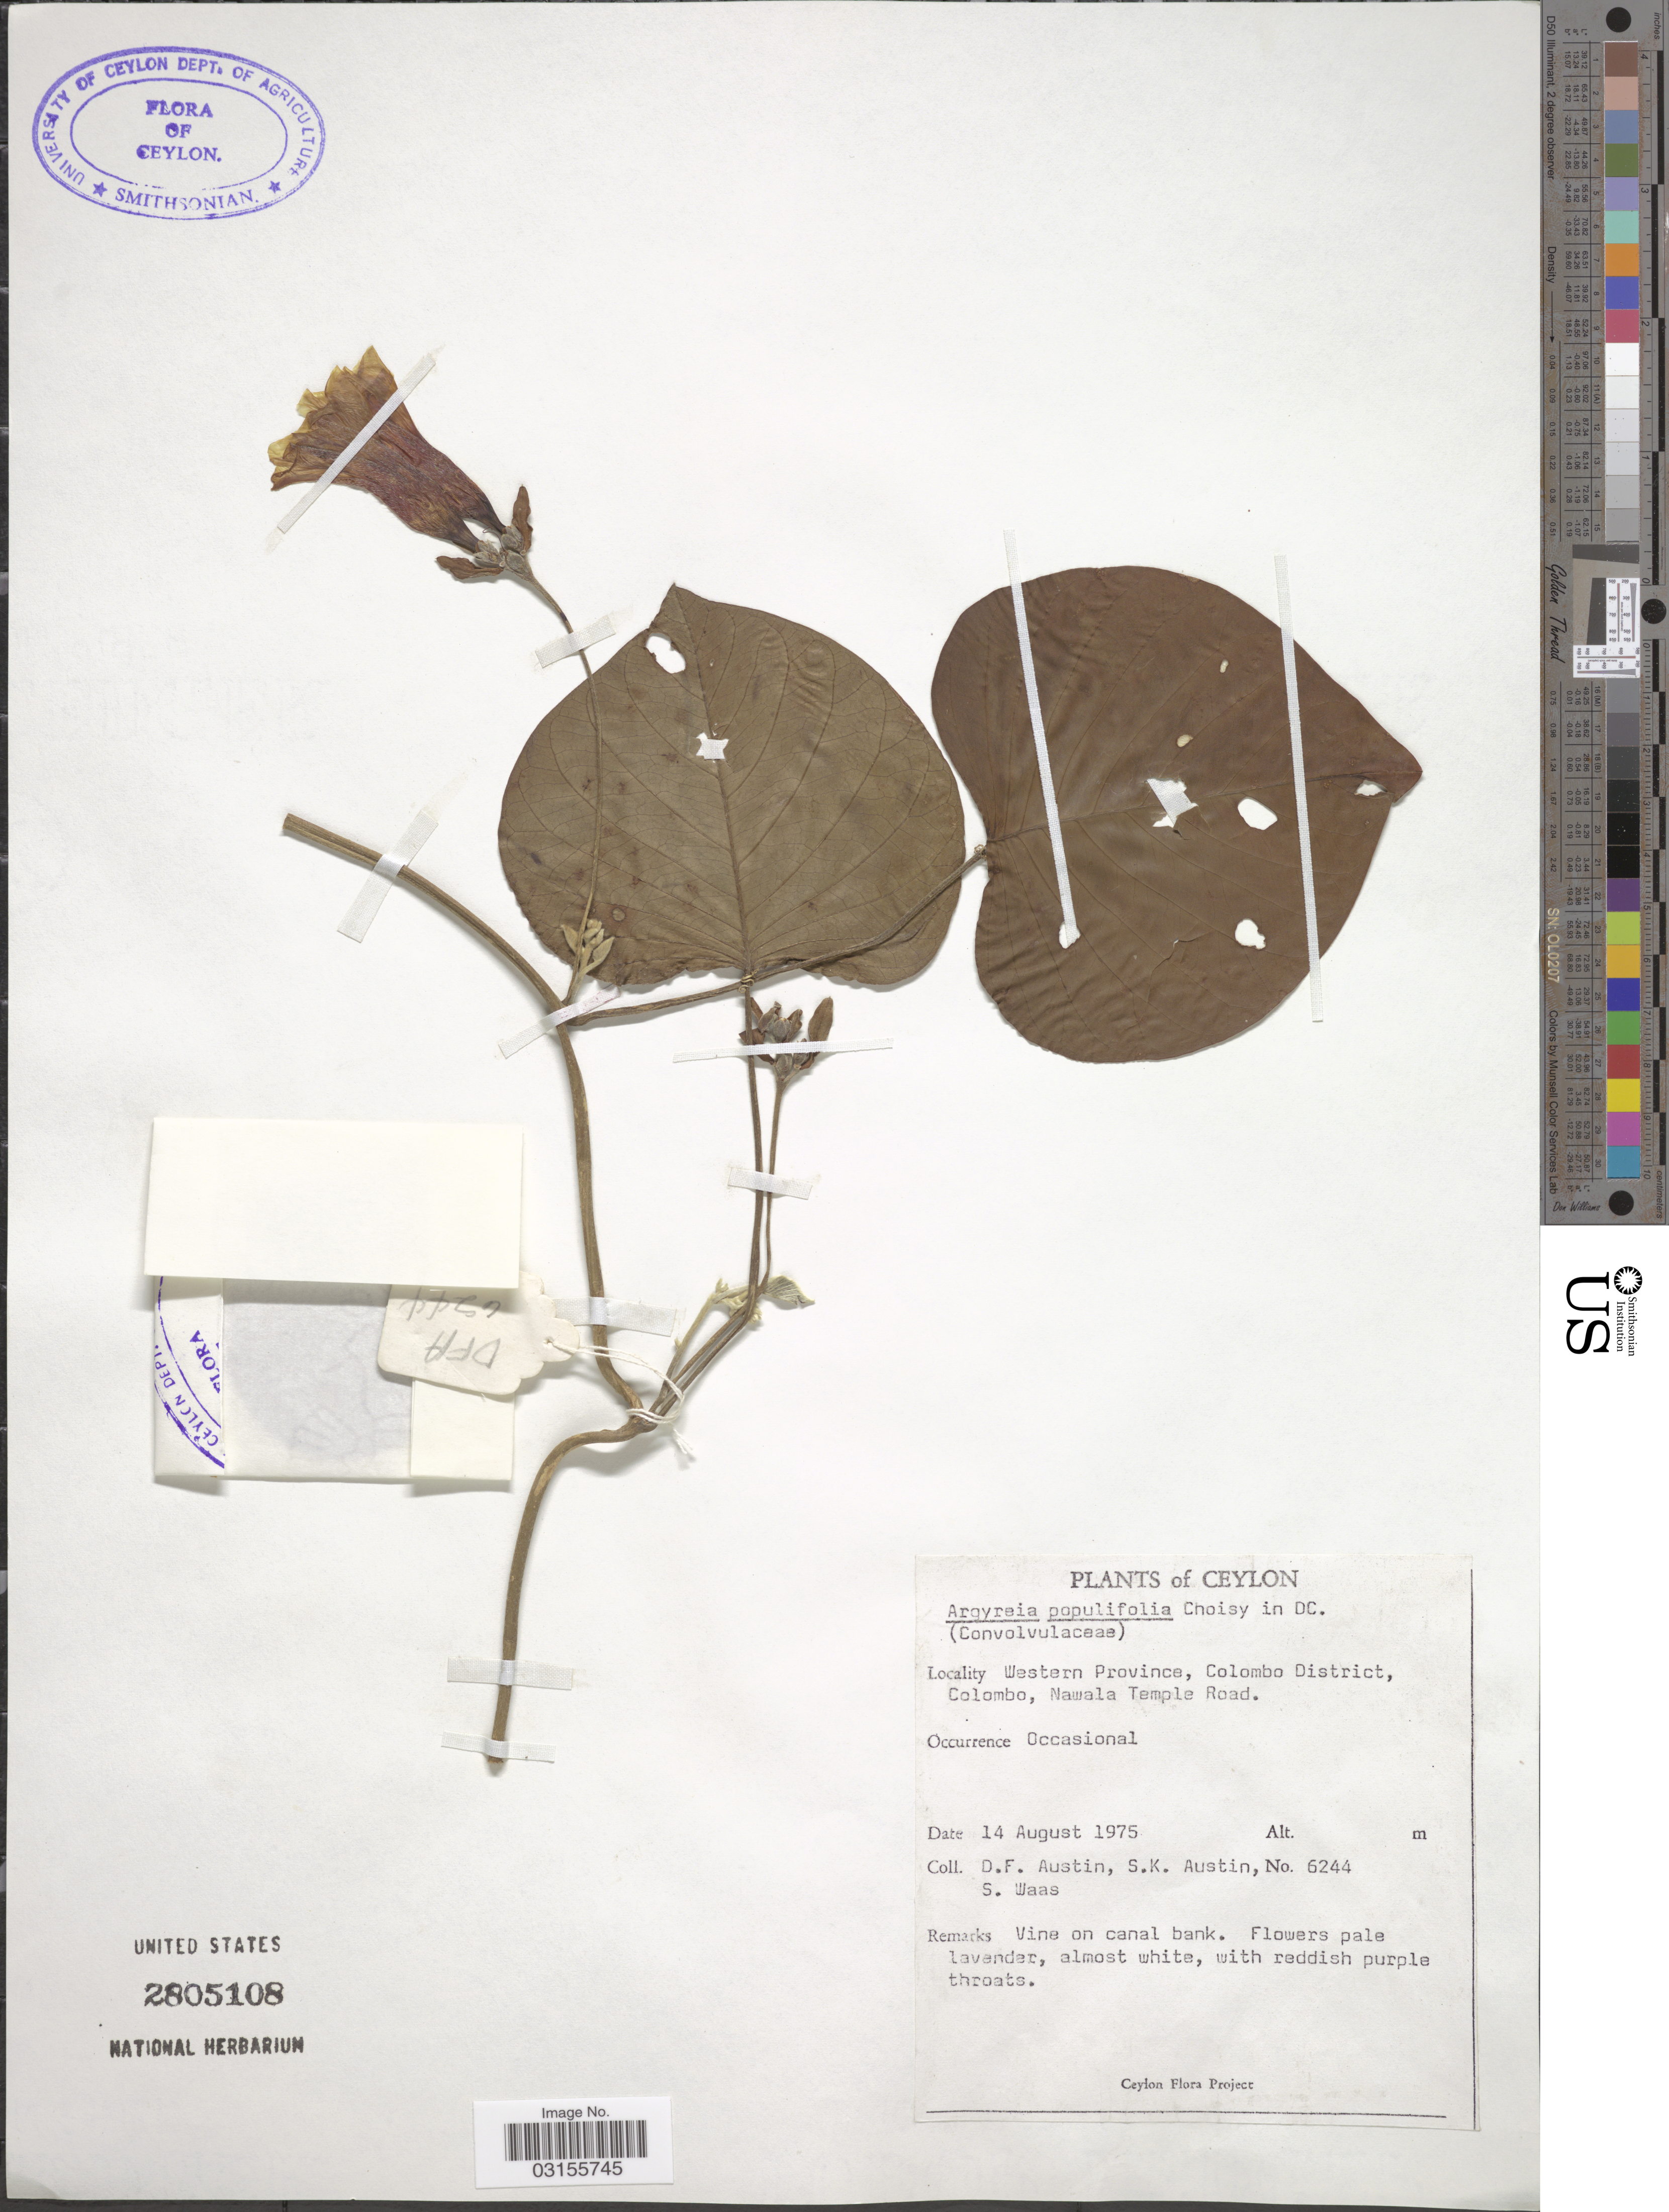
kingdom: Plantae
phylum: Tracheophyta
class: Magnoliopsida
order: Solanales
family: Convolvulaceae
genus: Argyreia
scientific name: Argyreia populifolia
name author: Choisy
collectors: D. Austin, S. Austin & S. Waas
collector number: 6244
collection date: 1975-08-14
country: Sri Lanka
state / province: Western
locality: Ceylon. Colombo District, Colombo, Nawala Temple Road.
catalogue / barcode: US 2805108